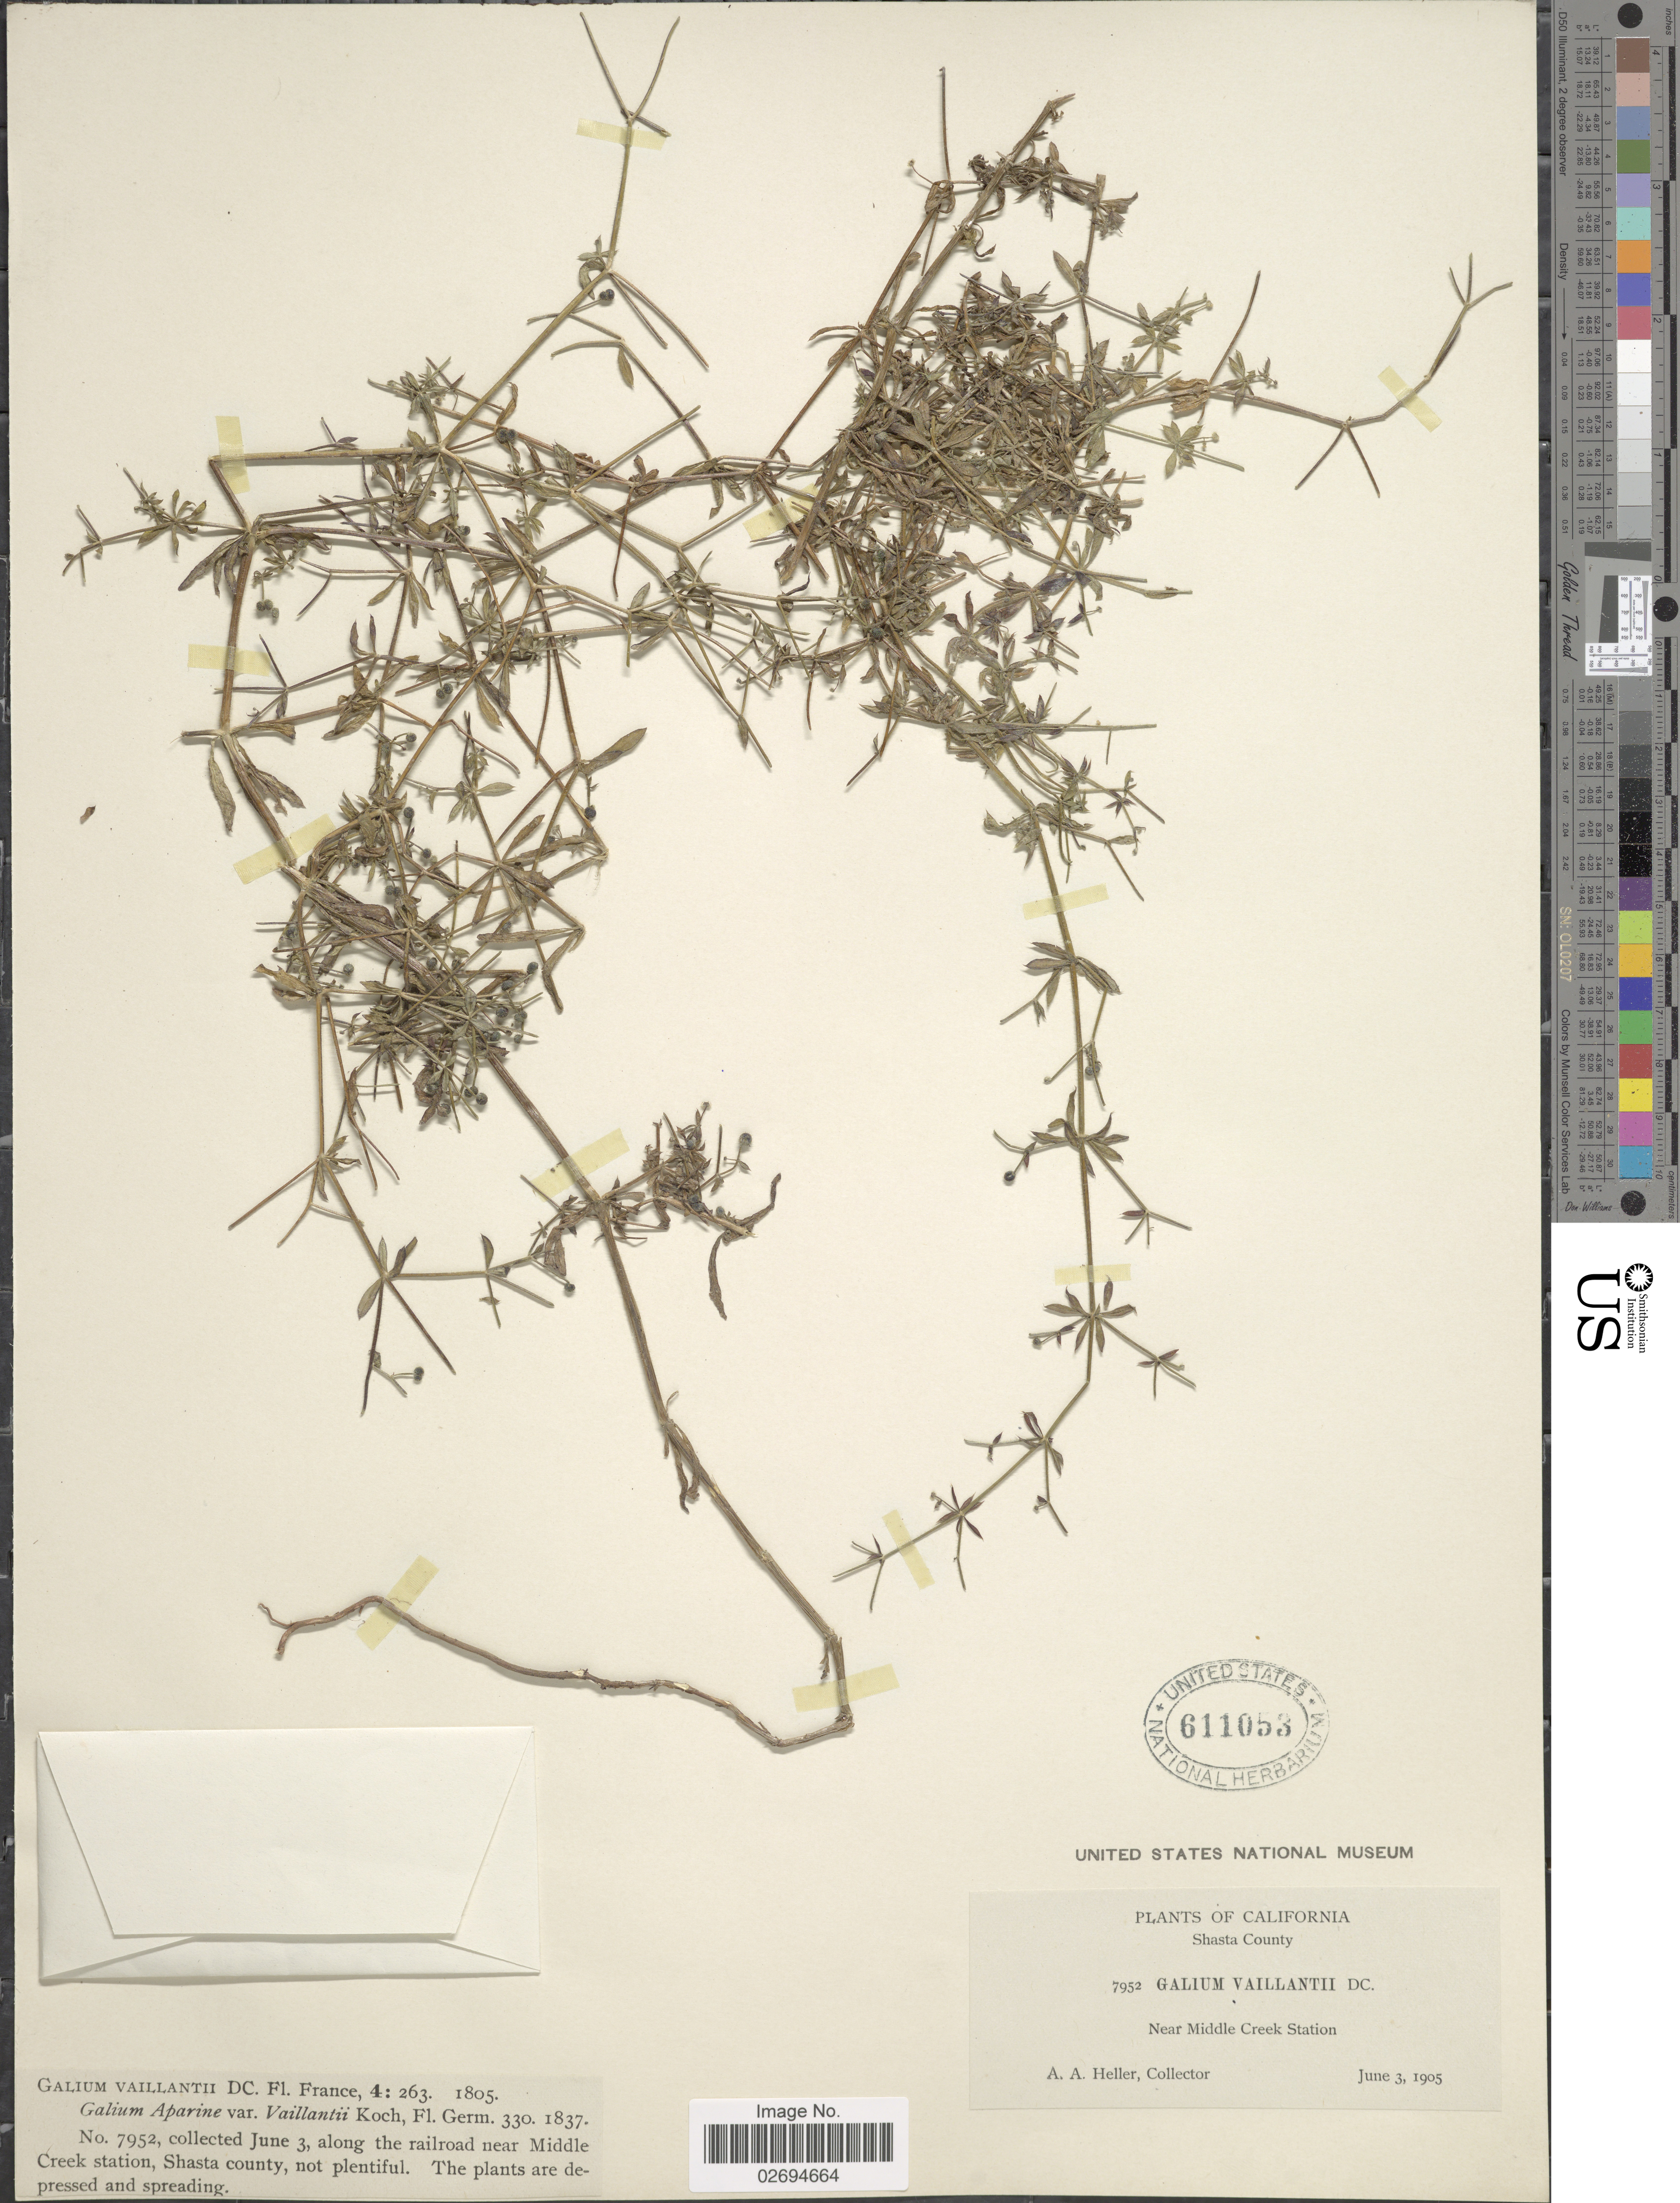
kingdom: Plantae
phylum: Tracheophyta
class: Magnoliopsida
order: Gentianales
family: Rubiaceae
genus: Galium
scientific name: Galium vaillantii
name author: DC.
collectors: A. A. Heller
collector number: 7952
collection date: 1905-06-03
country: United States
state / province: California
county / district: Shasta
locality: Shasta County, along the railroad near Middle Creek Station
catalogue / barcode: US 611053